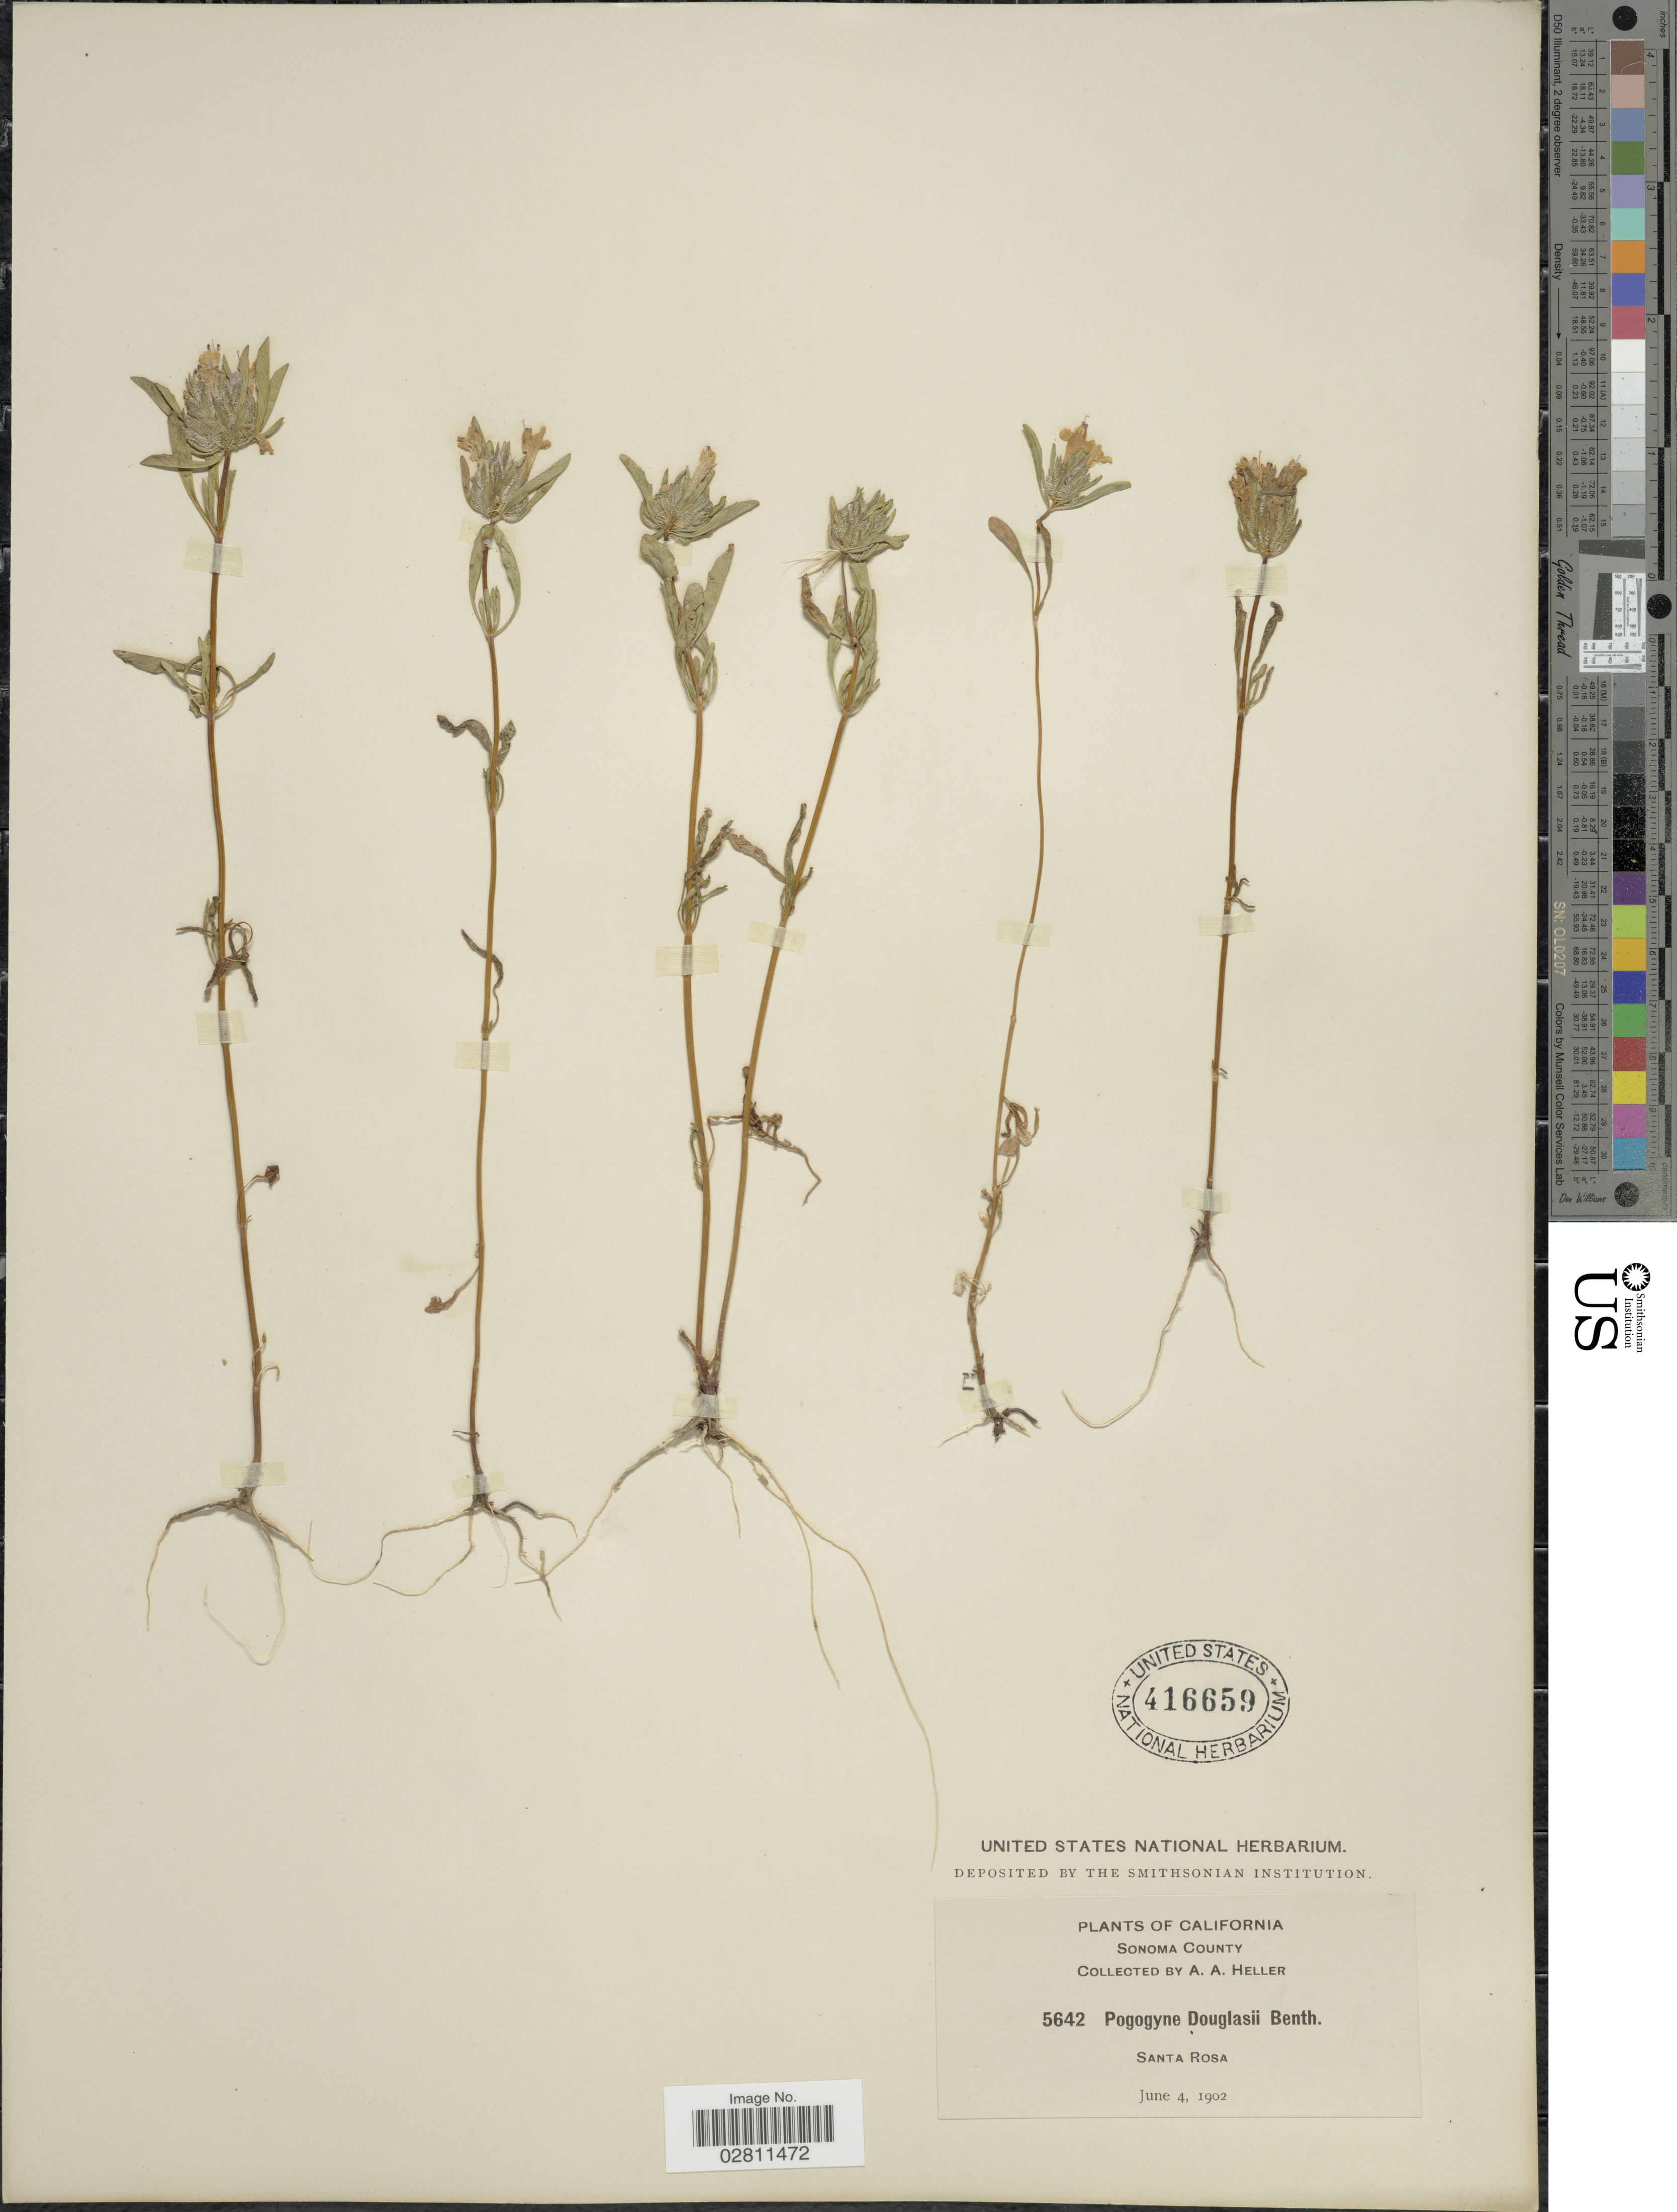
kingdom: Plantae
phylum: Tracheophyta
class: Magnoliopsida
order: Lamiales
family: Lamiaceae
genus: Pogogyne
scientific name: Pogogyne douglasii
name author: Benth.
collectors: A. A. Heller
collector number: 5642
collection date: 1902-06-04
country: United States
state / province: California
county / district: Sonoma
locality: Sonoma County. Santa Rosa.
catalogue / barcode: US 416659